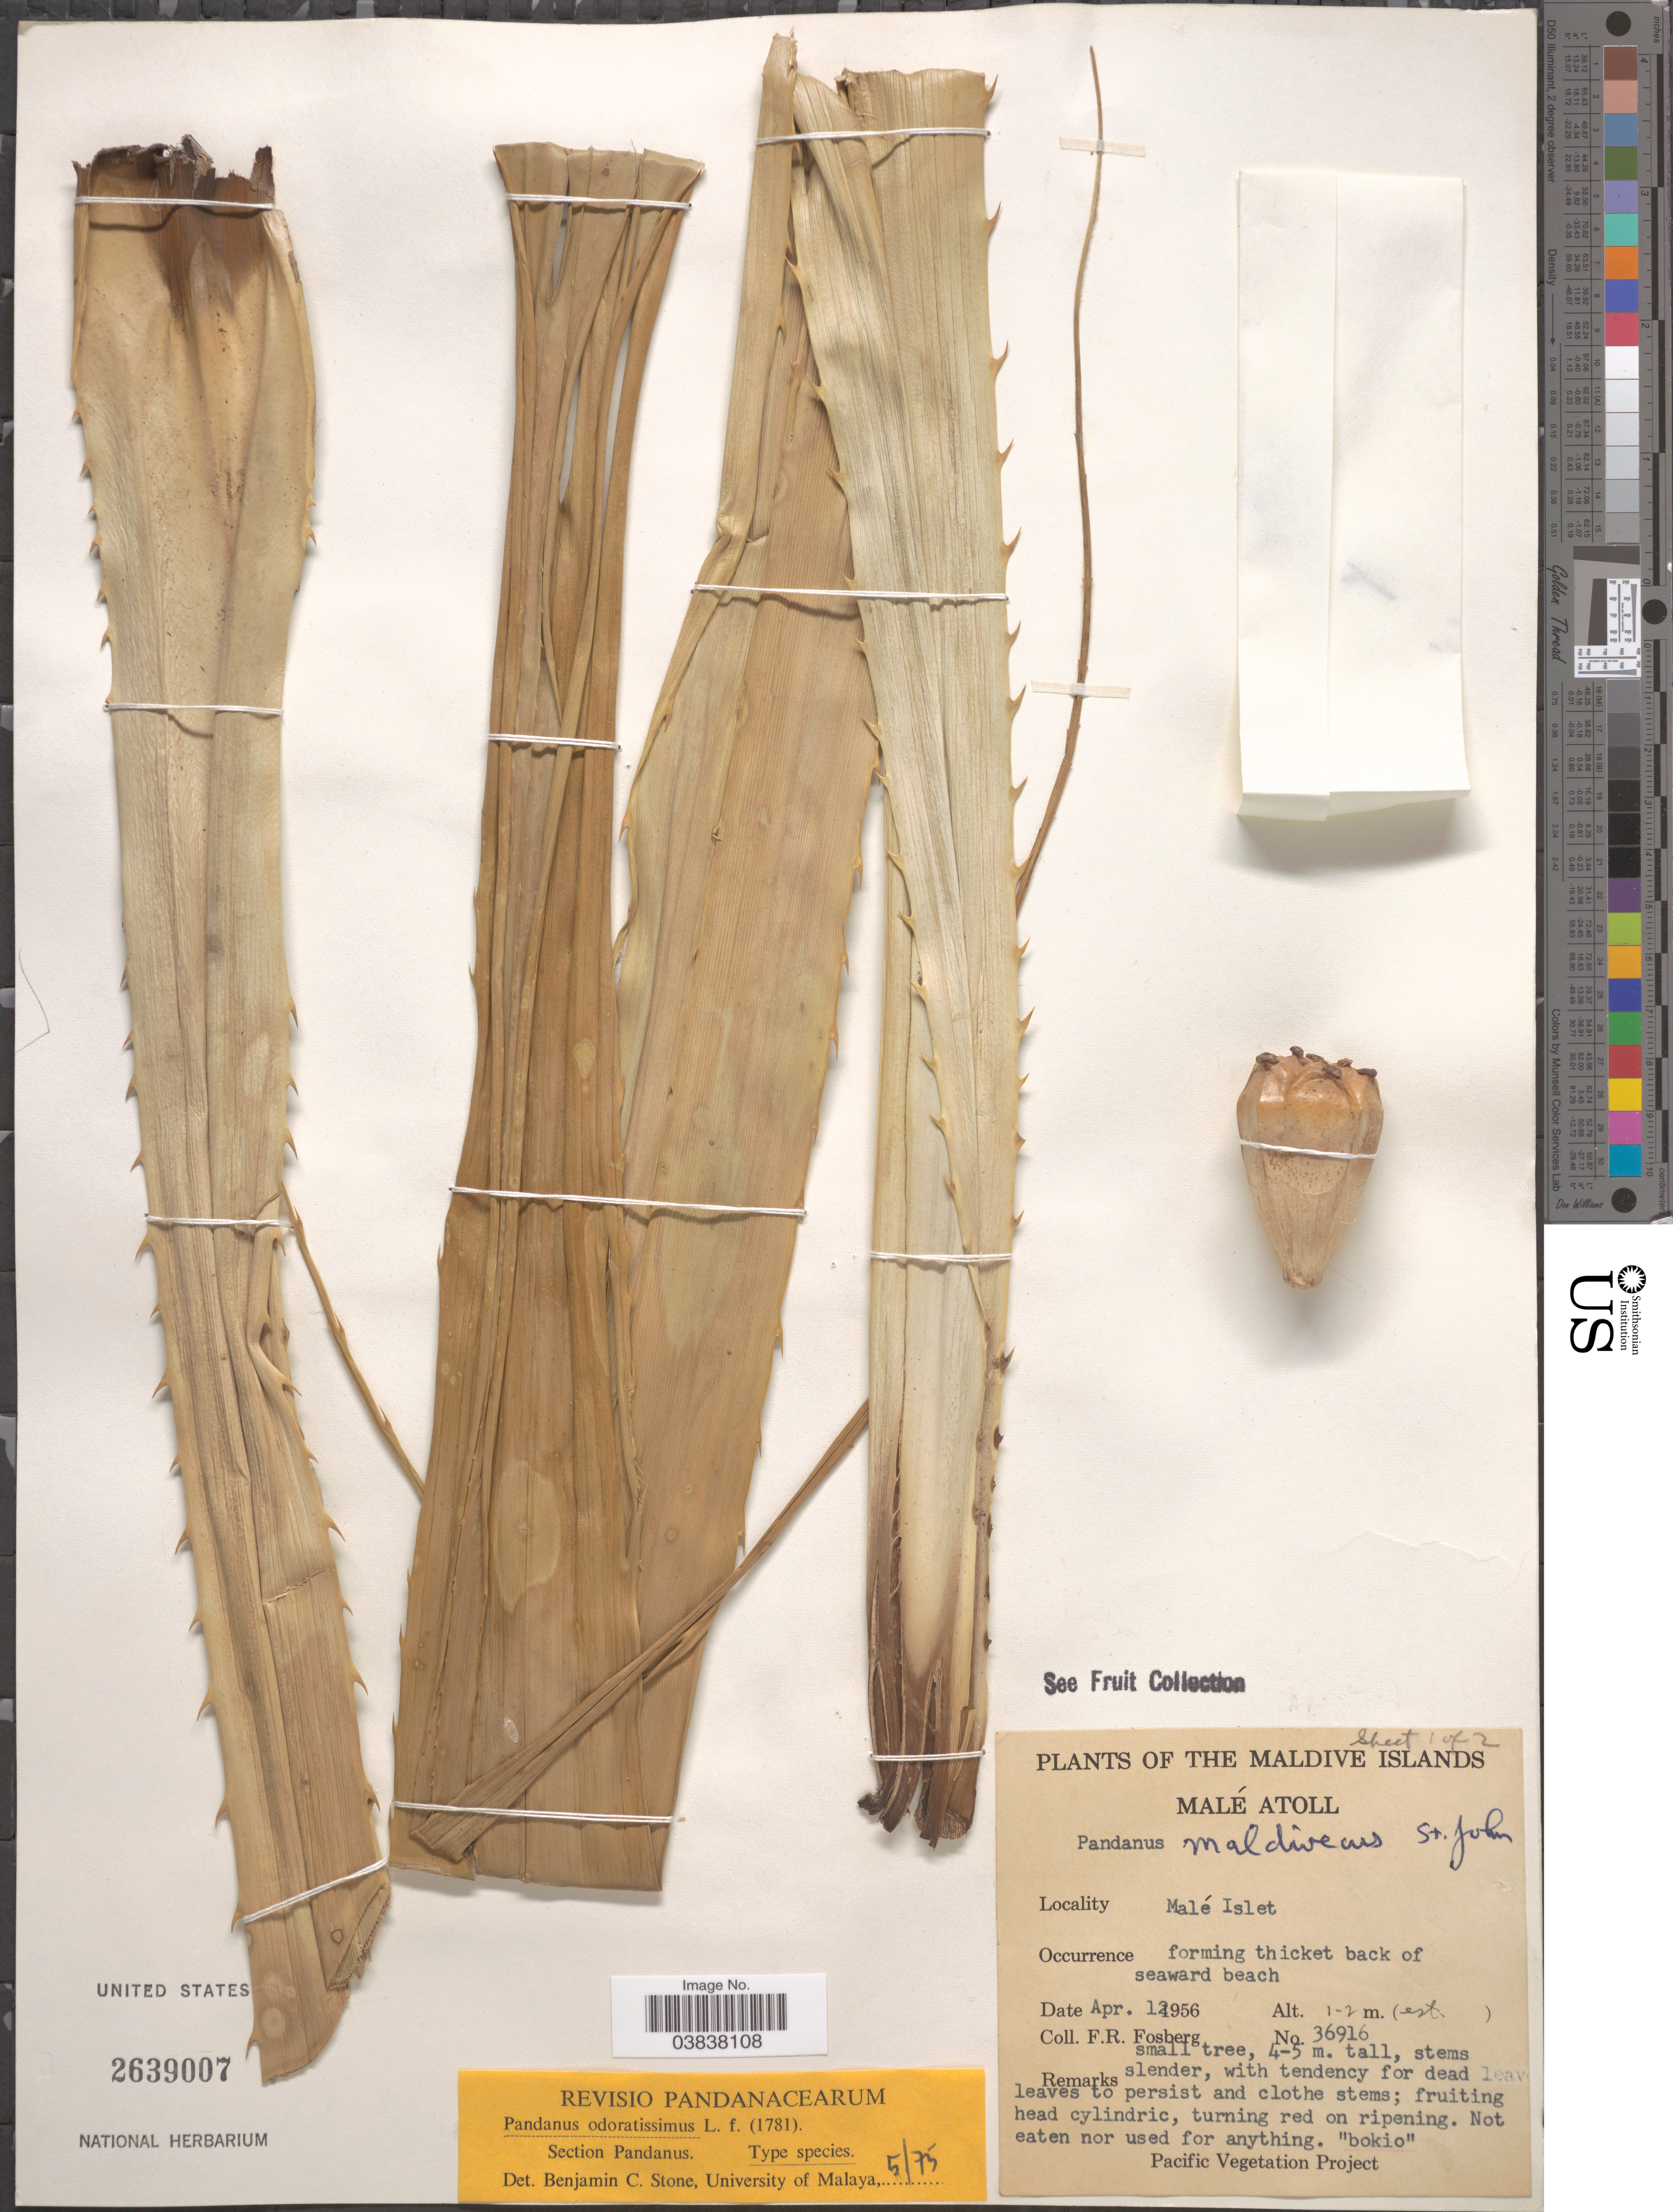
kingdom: Plantae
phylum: Tracheophyta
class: Liliopsida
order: Pandanales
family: Pandanaceae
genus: Pandanus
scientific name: Pandanus odoratissimus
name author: L. f.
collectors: F. R. Fosberg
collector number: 36916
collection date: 1956-04-12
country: Maldive Islands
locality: Malé Atoll. Malé Islet. Forming thicket back of seaward beach.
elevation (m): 1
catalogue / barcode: US 2639007